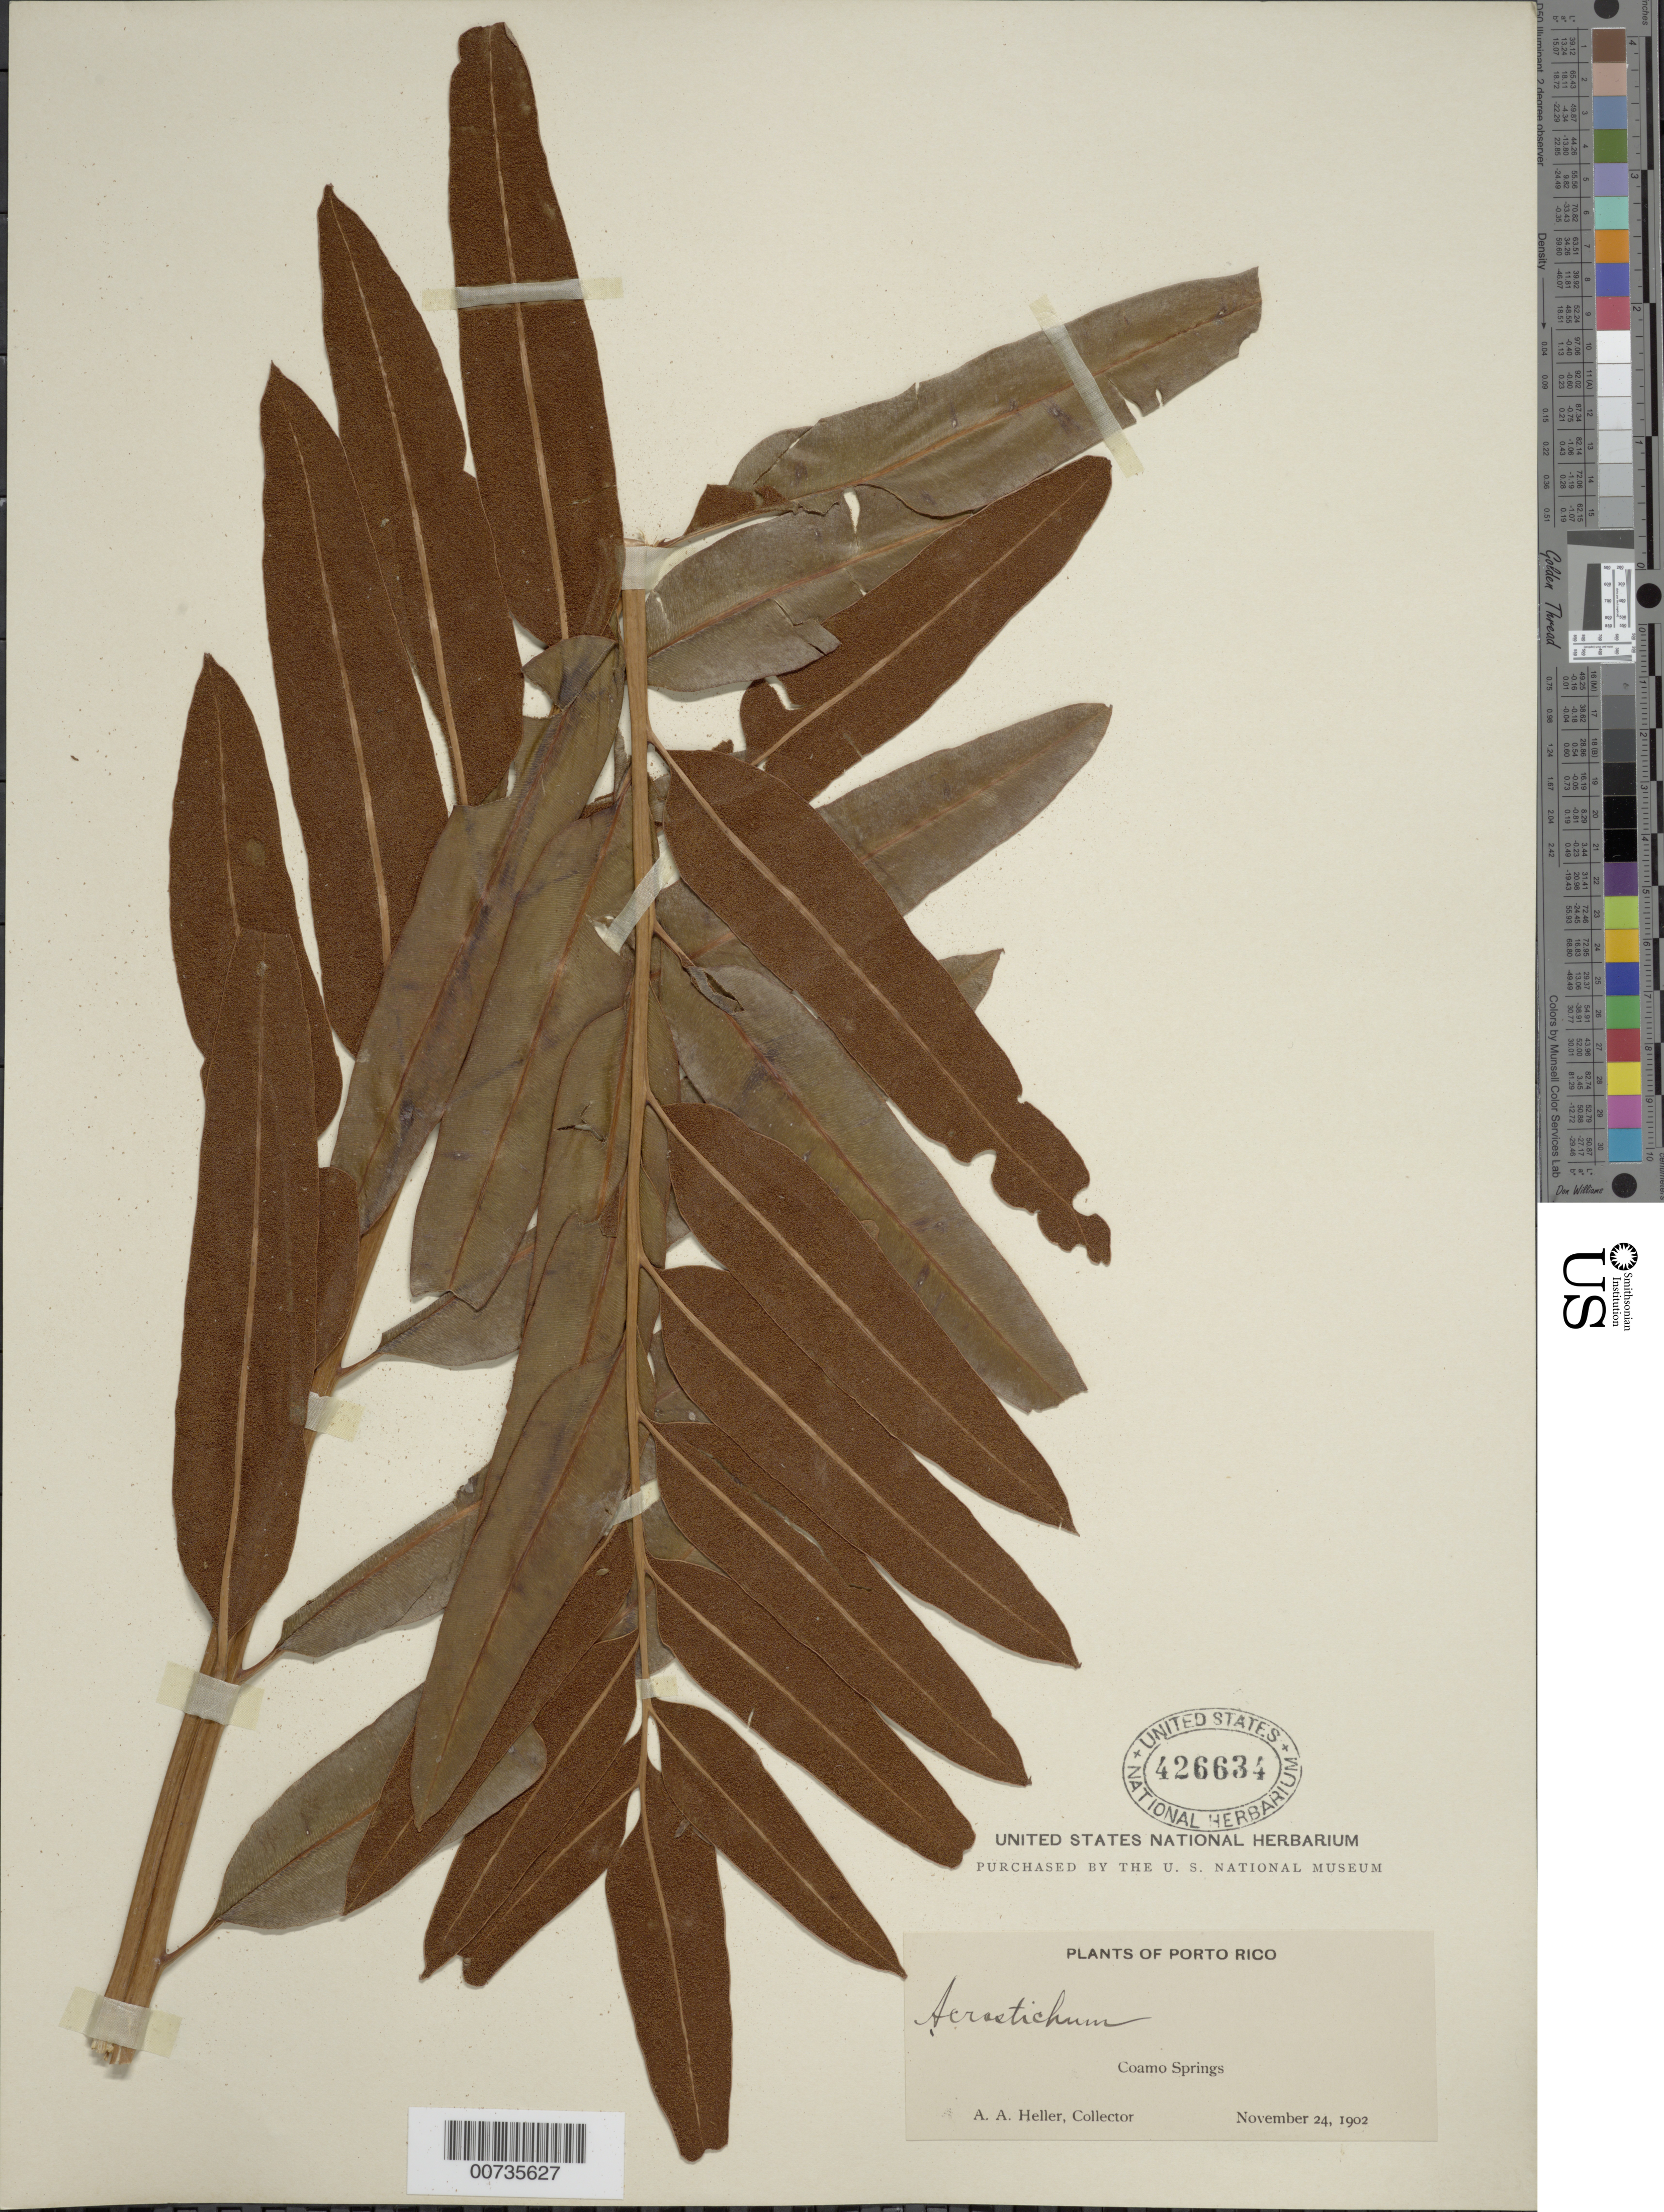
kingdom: Plantae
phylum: Tracheophyta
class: Polypodiopsida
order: Polypodiales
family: Pteridaceae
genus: Acrostichum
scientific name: Acrostichum danaeifolium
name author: Langsd. & Fisch.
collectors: A. A. Heller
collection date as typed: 24 Nov 1902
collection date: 1902-11-24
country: Puerto Rico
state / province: Coamo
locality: Coamo Springs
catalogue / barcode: US 426634